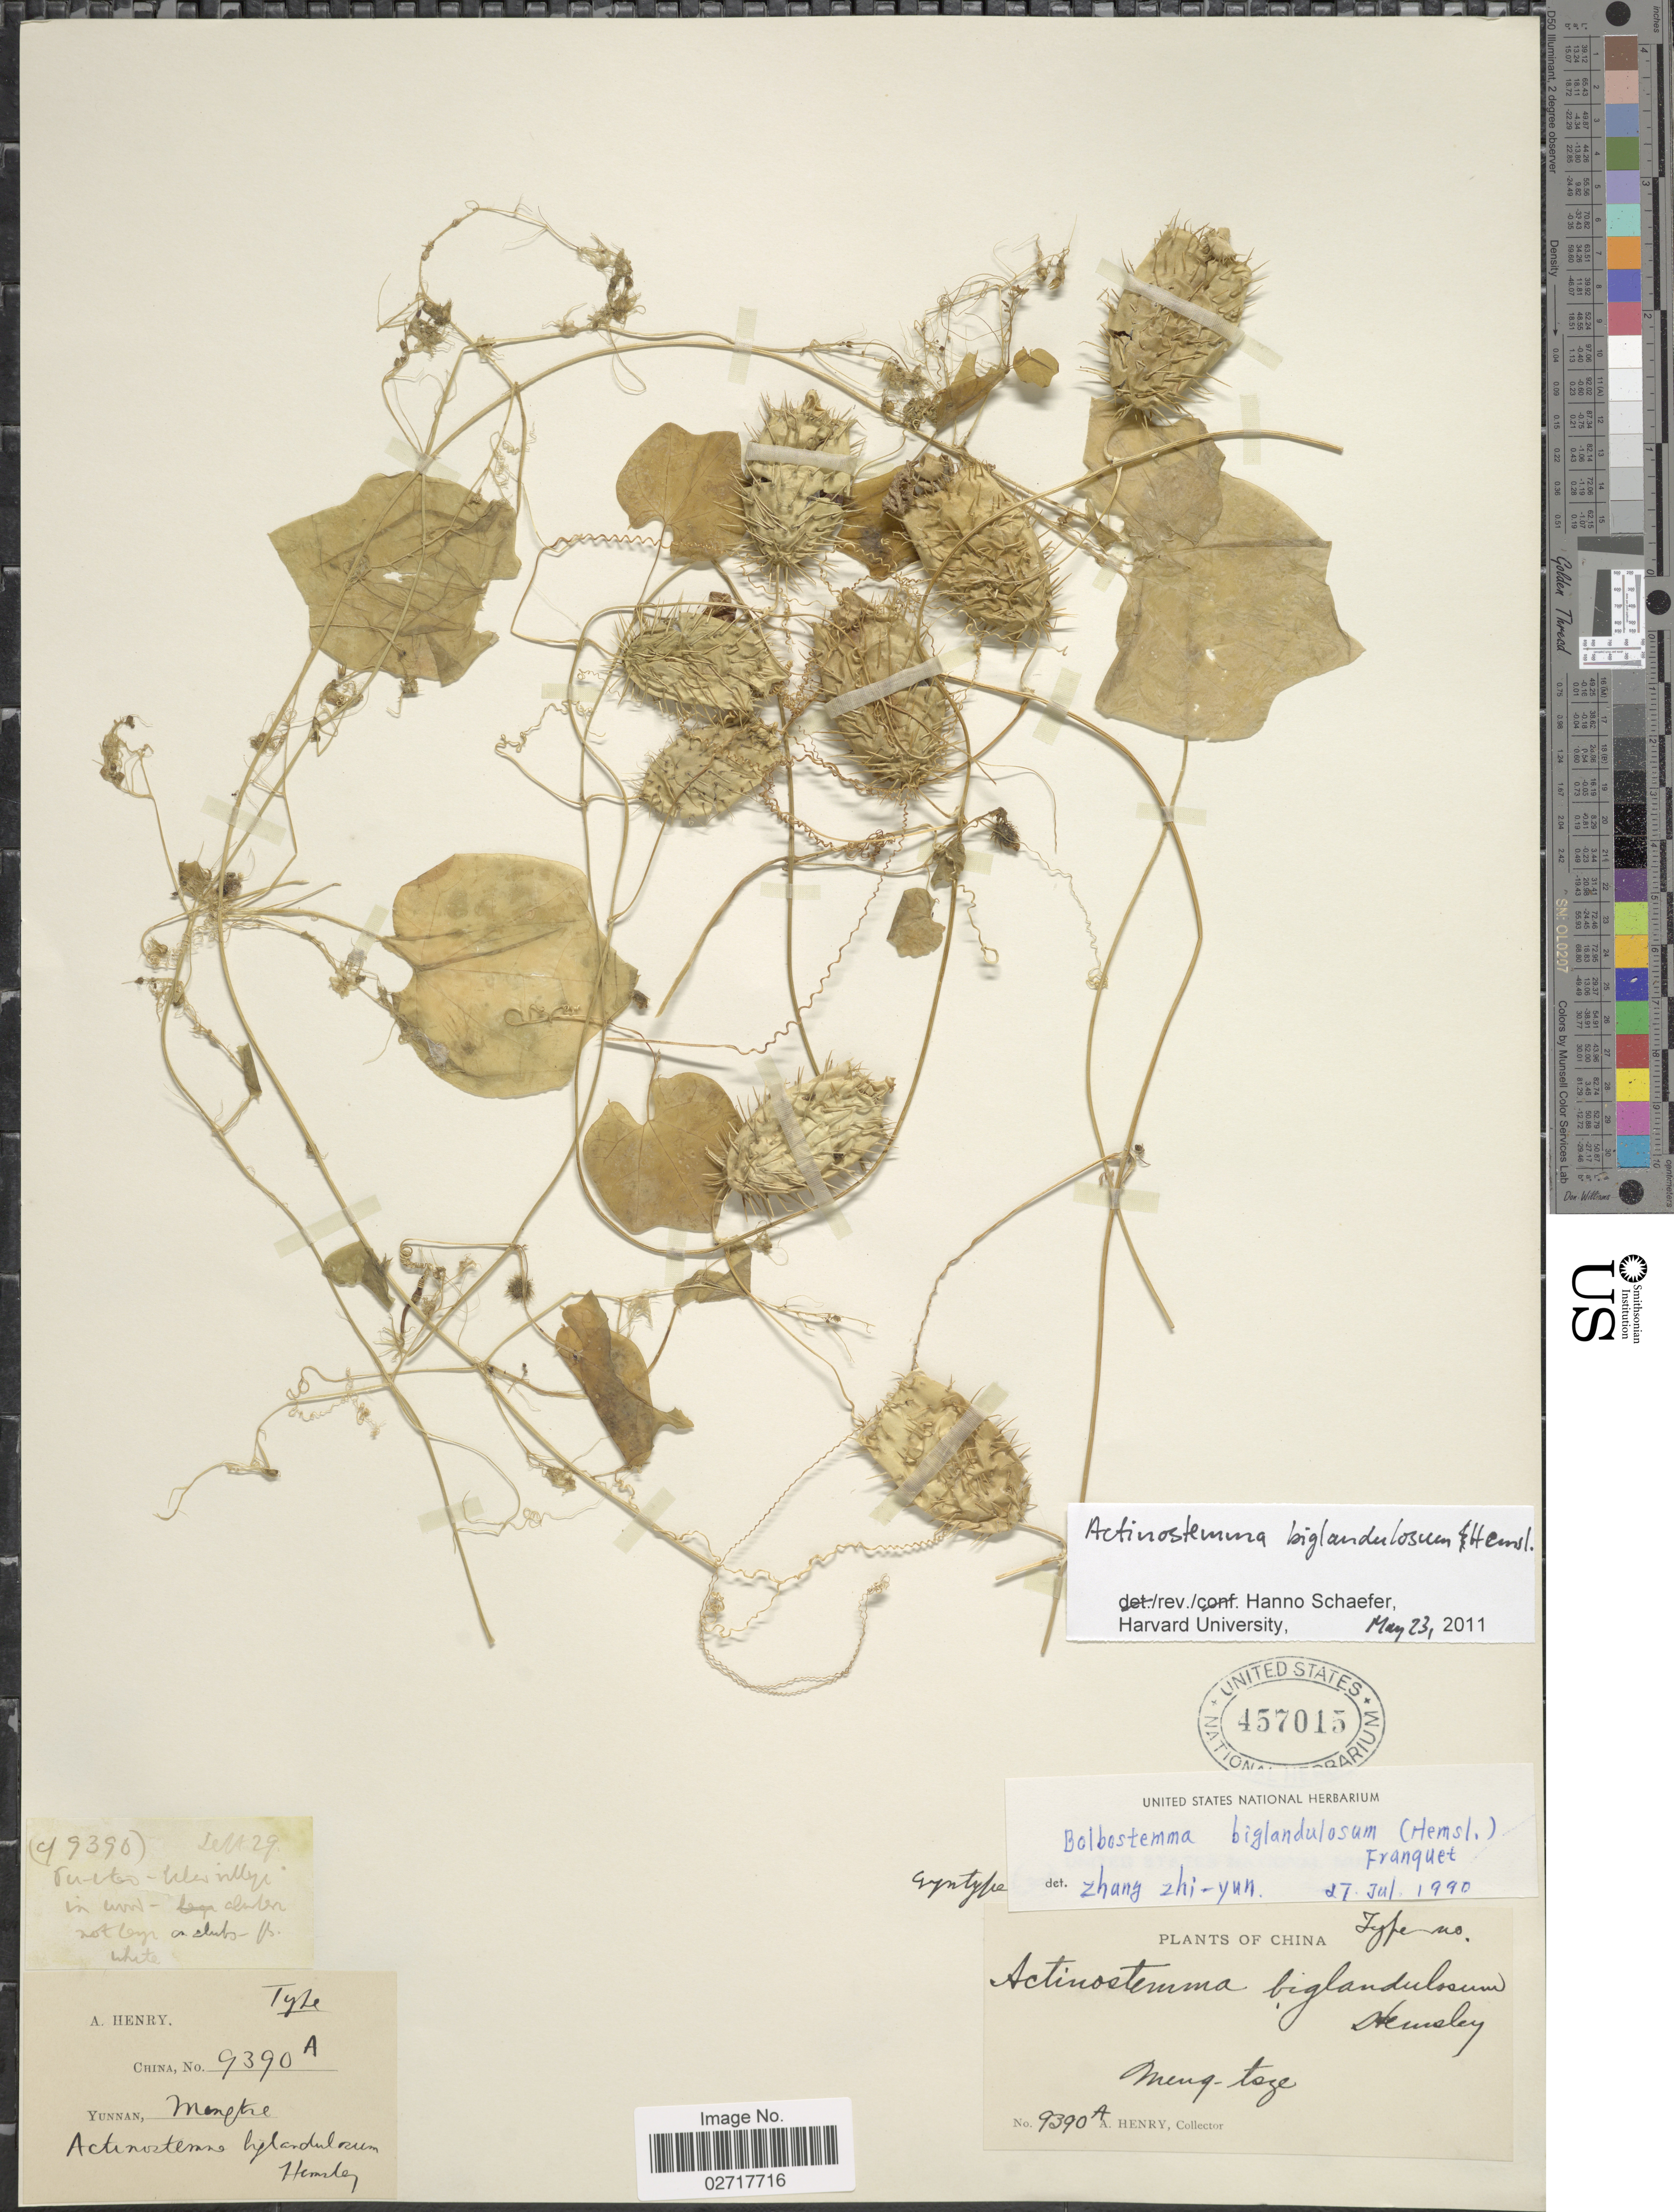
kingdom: Plantae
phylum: Tracheophyta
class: Magnoliopsida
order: Cucurbitales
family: Cucurbitaceae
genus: Actinostemma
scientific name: Actinostemma biglandulosum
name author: Hemsl.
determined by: Schaefer, Hanno, Harvard University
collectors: A. Henry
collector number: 9390 A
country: China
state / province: Yunnan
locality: Meng-tze. Pu-i-tao - below village.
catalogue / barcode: US 457015